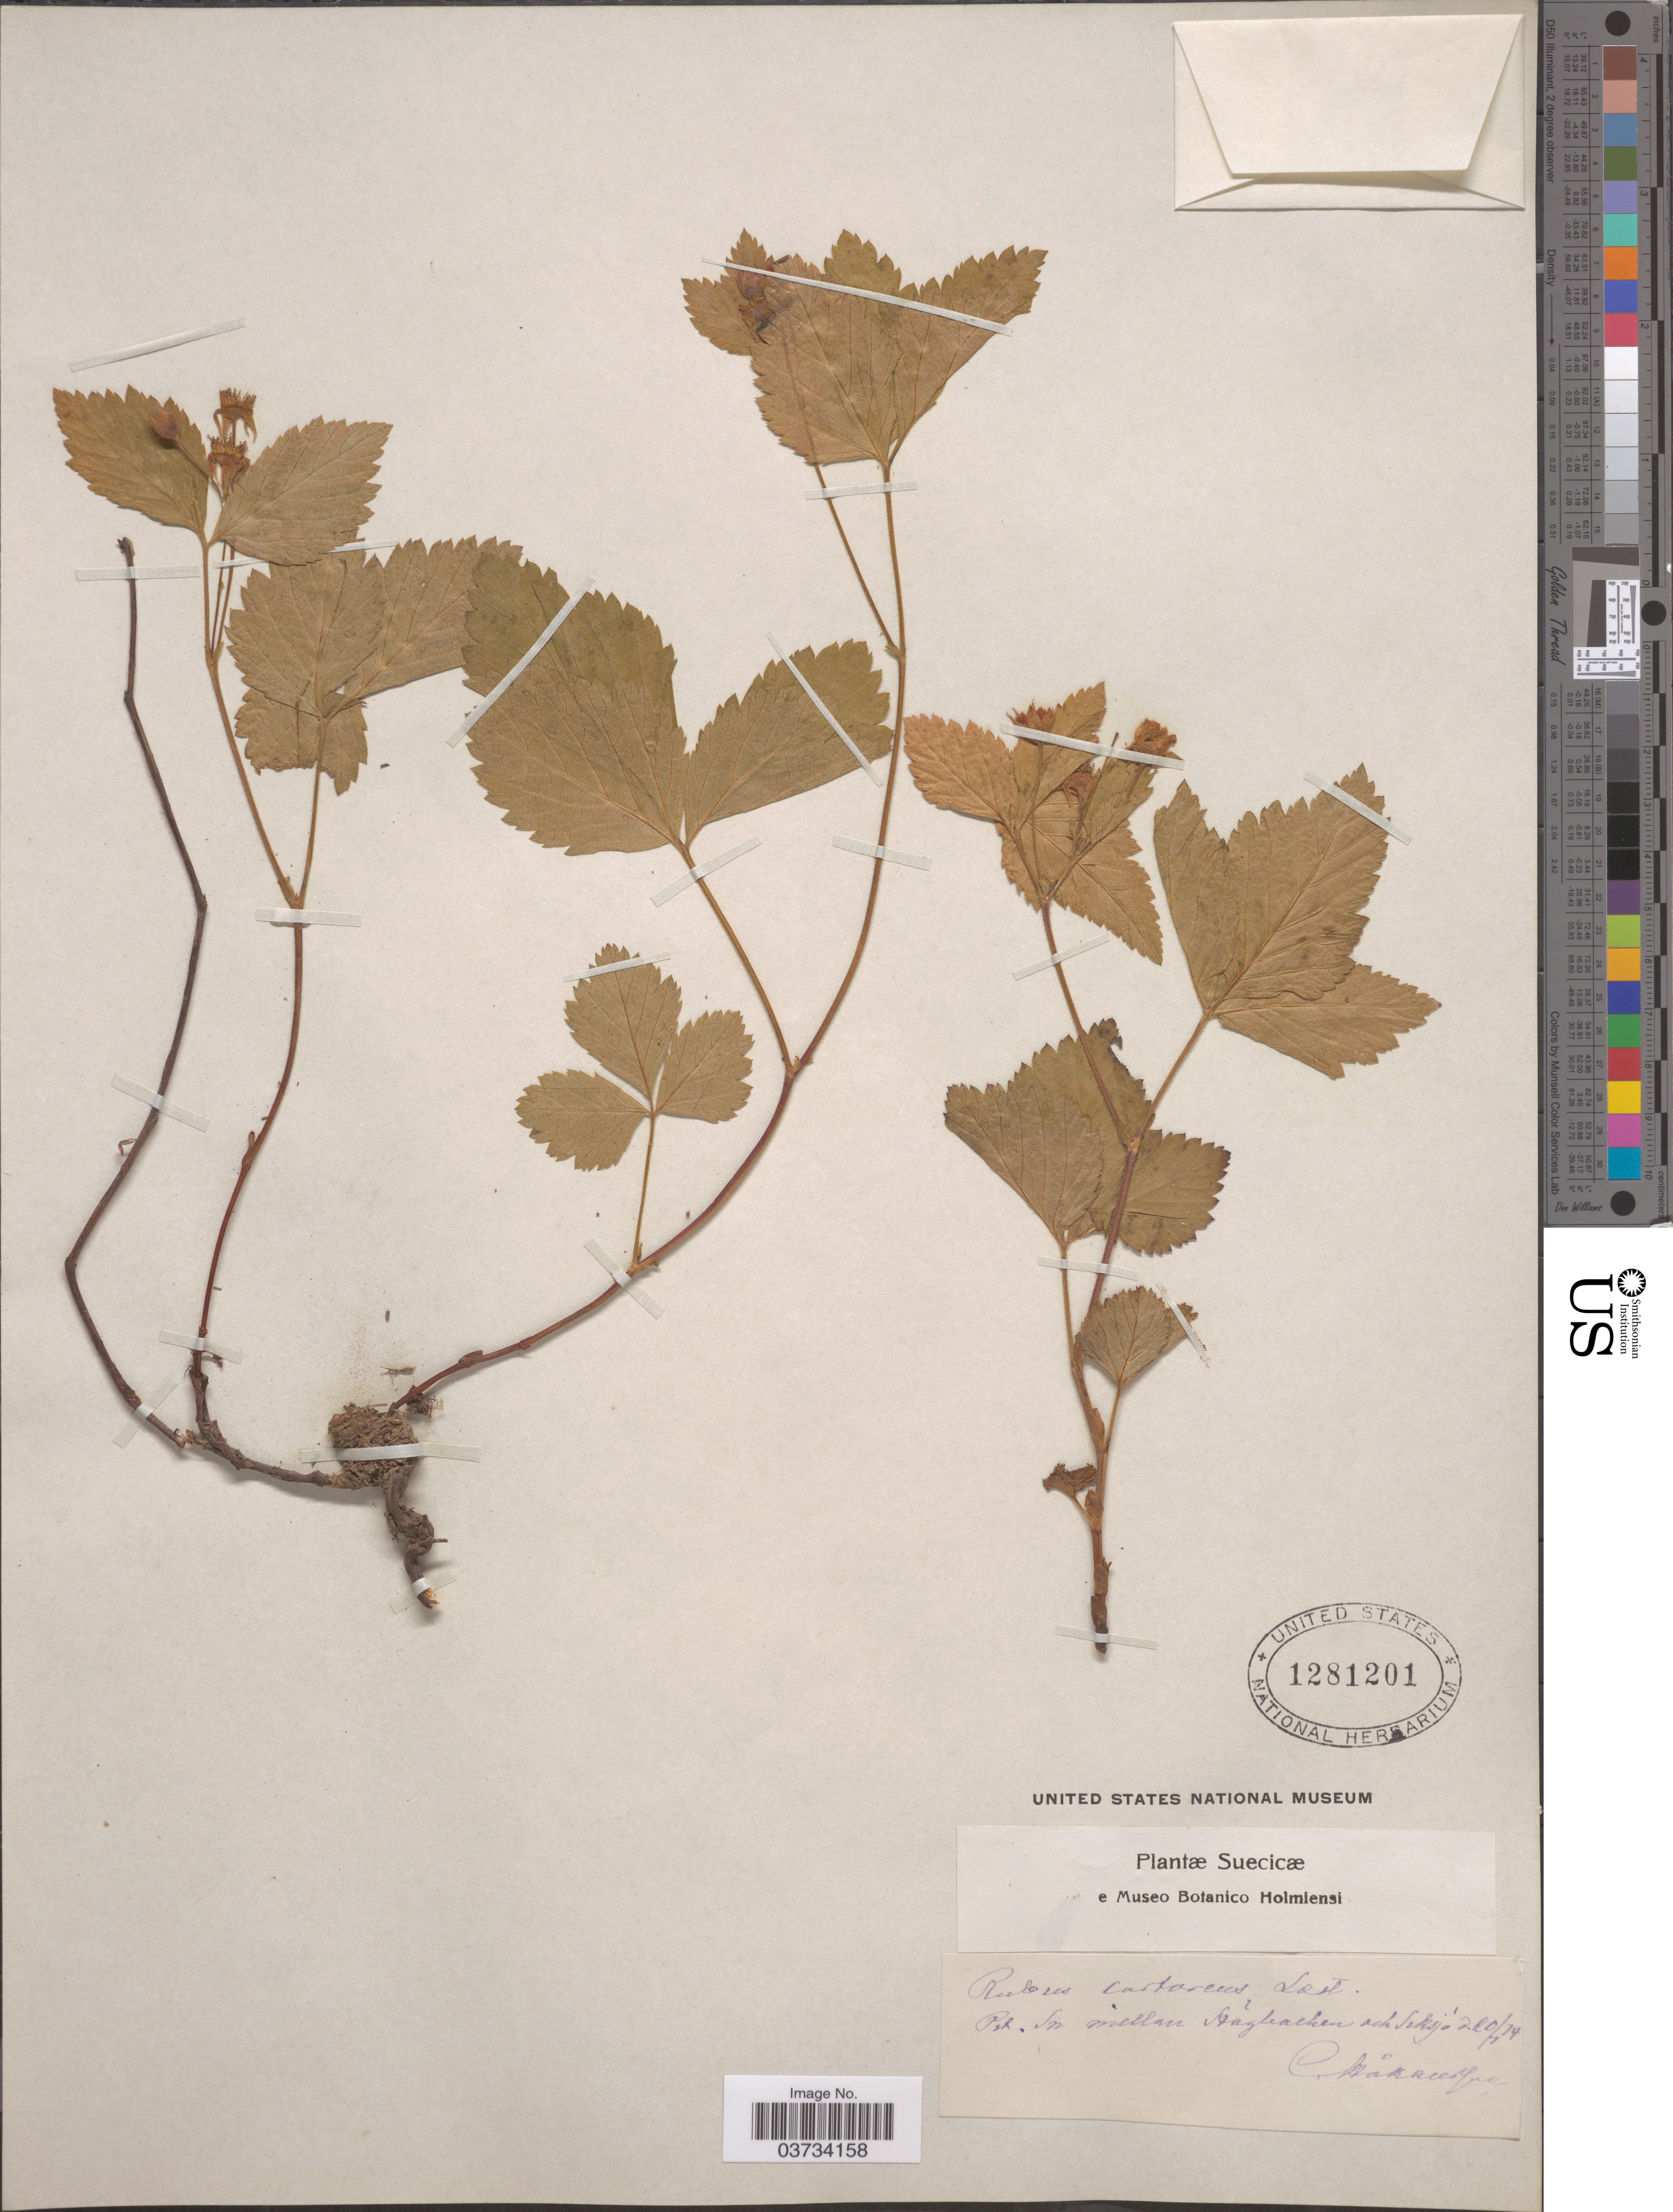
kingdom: Plantae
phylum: Tracheophyta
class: Magnoliopsida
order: Rosales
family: Rosaceae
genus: Rubus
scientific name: Rubus x castoreus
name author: (Laest.) Fr.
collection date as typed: Transcribed d/m/y: 20/7/74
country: Sweden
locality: Suecicicæ Pr. Sn mellan Aãgkalken ach Eksjò.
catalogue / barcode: US 1281201